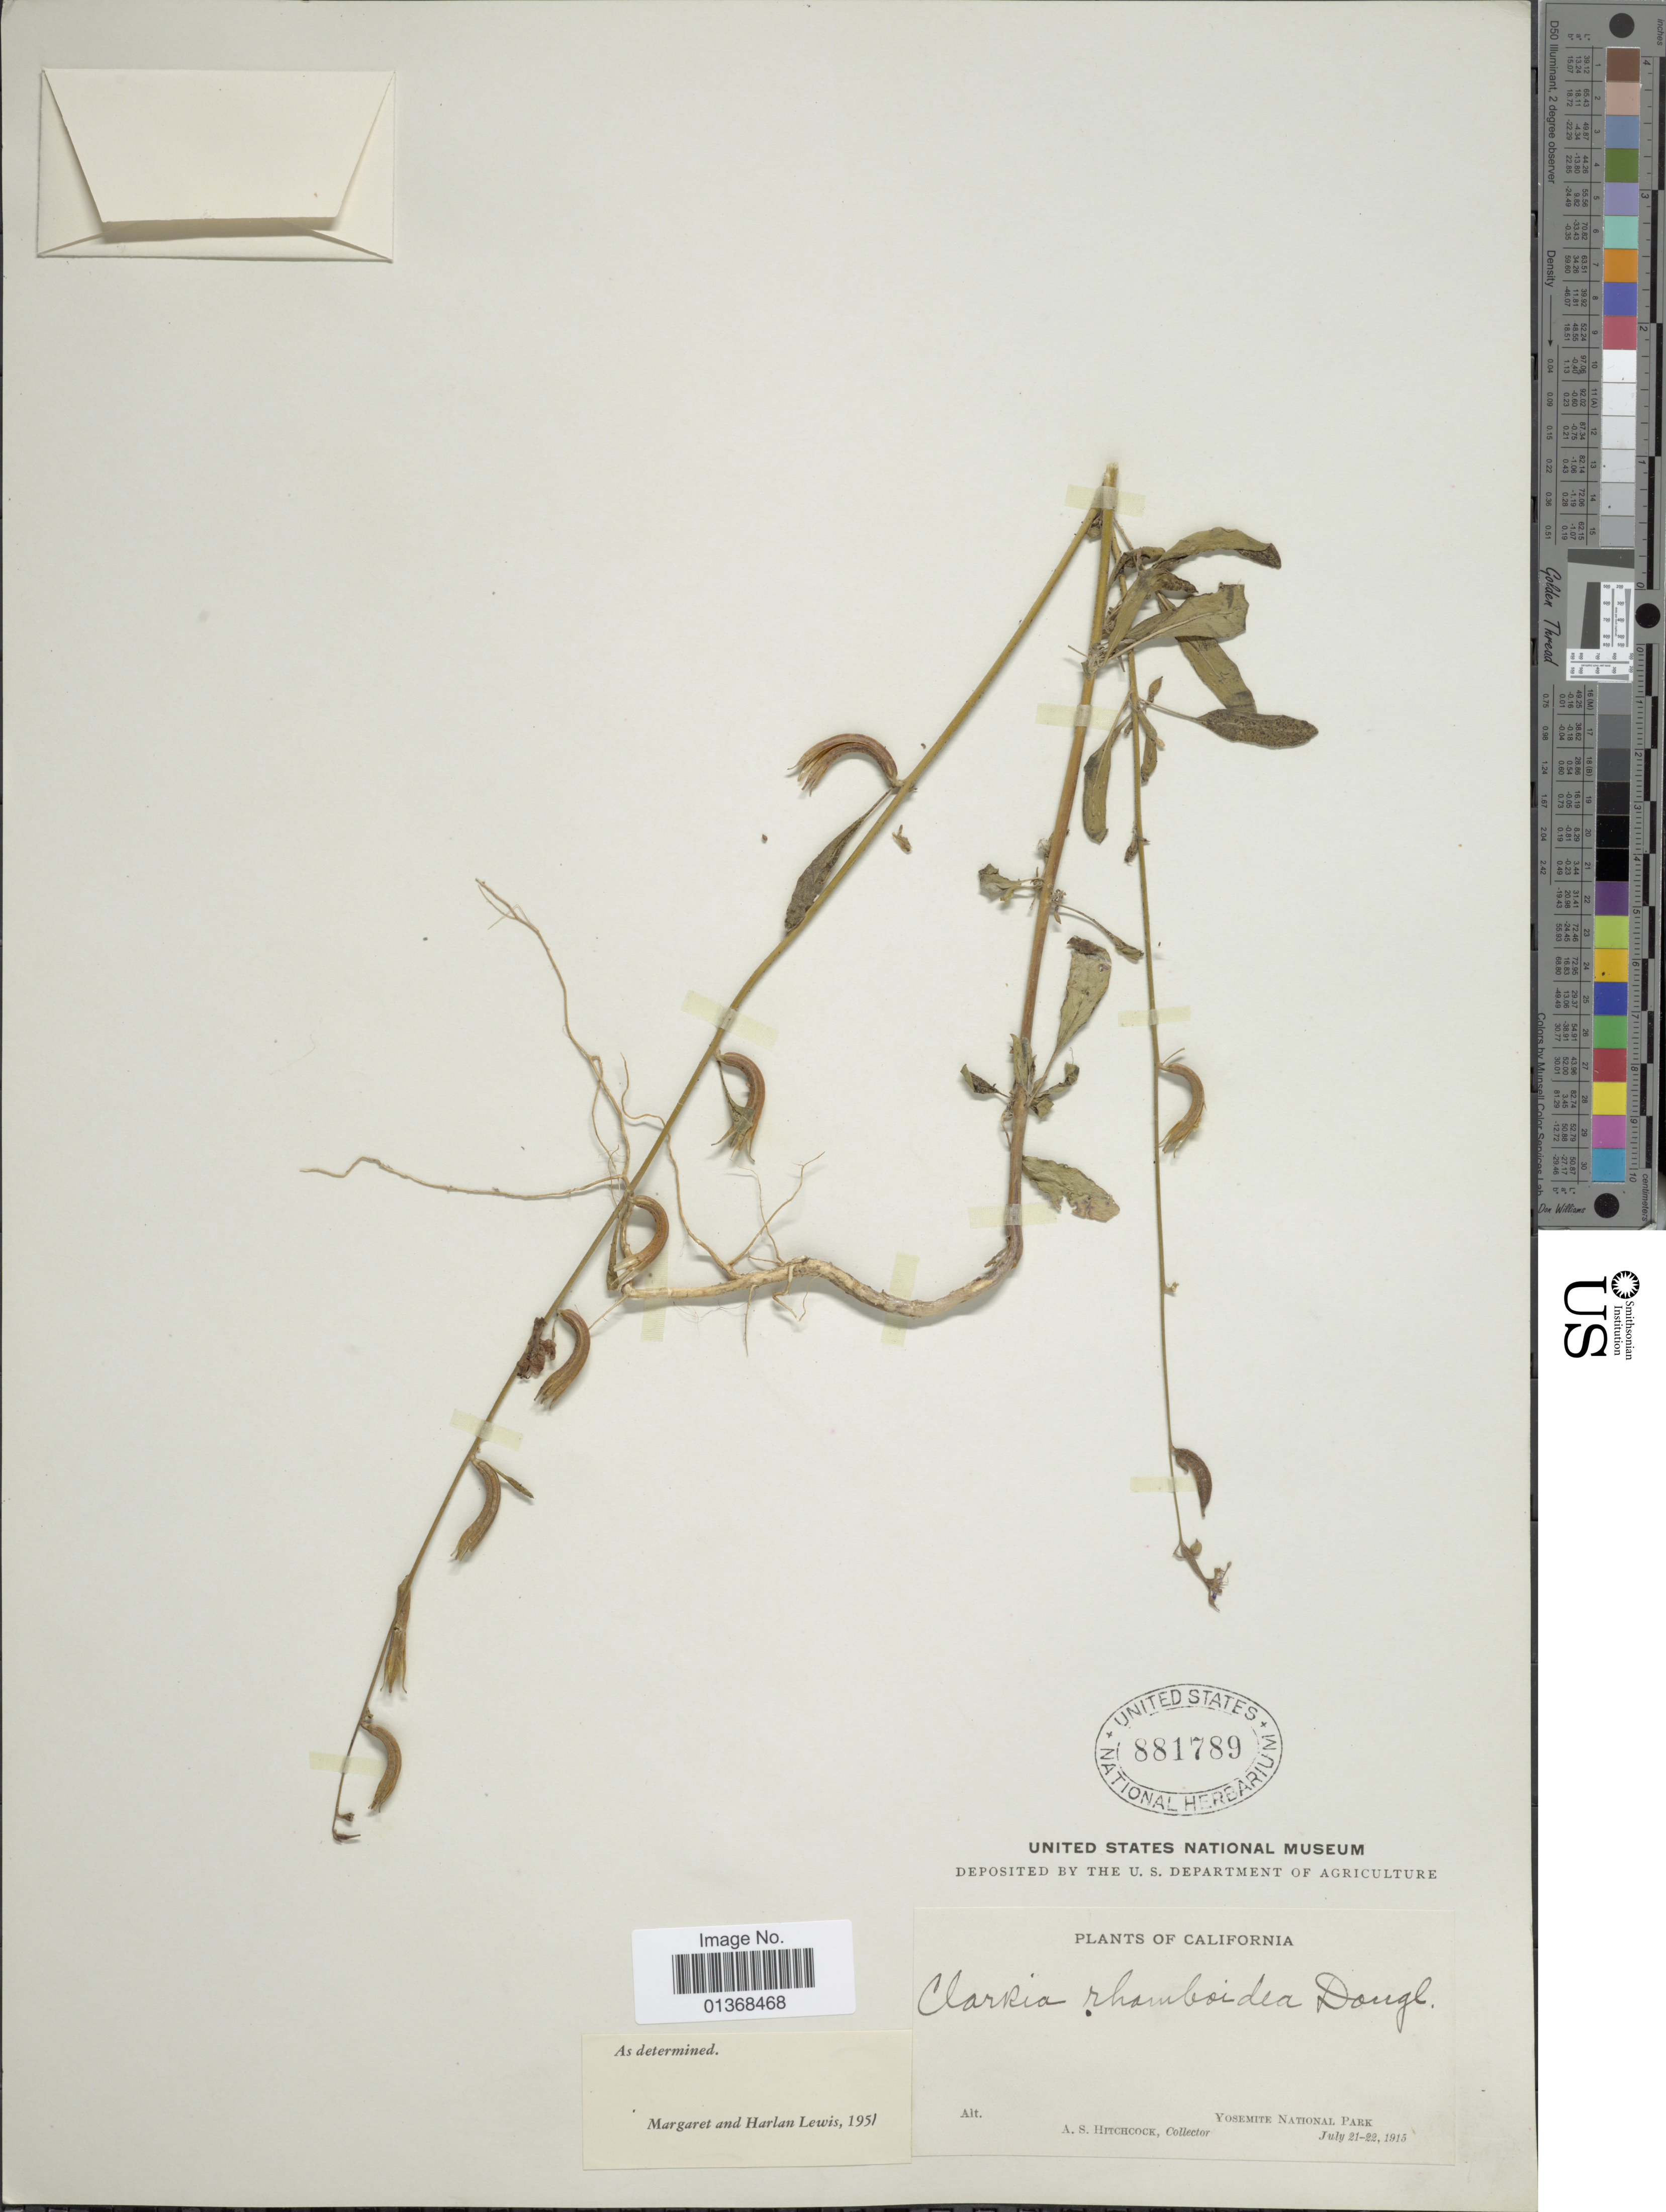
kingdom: Plantae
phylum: Tracheophyta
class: Magnoliopsida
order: Myrtales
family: Onagraceae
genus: Clarkia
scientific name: Clarkia rhomboidea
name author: Douglas ex Hook.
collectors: A. S. Hitchcock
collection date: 1915-07-21/1915-07-22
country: United States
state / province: California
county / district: Mariposa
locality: Yosemite National Park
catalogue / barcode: US 881789